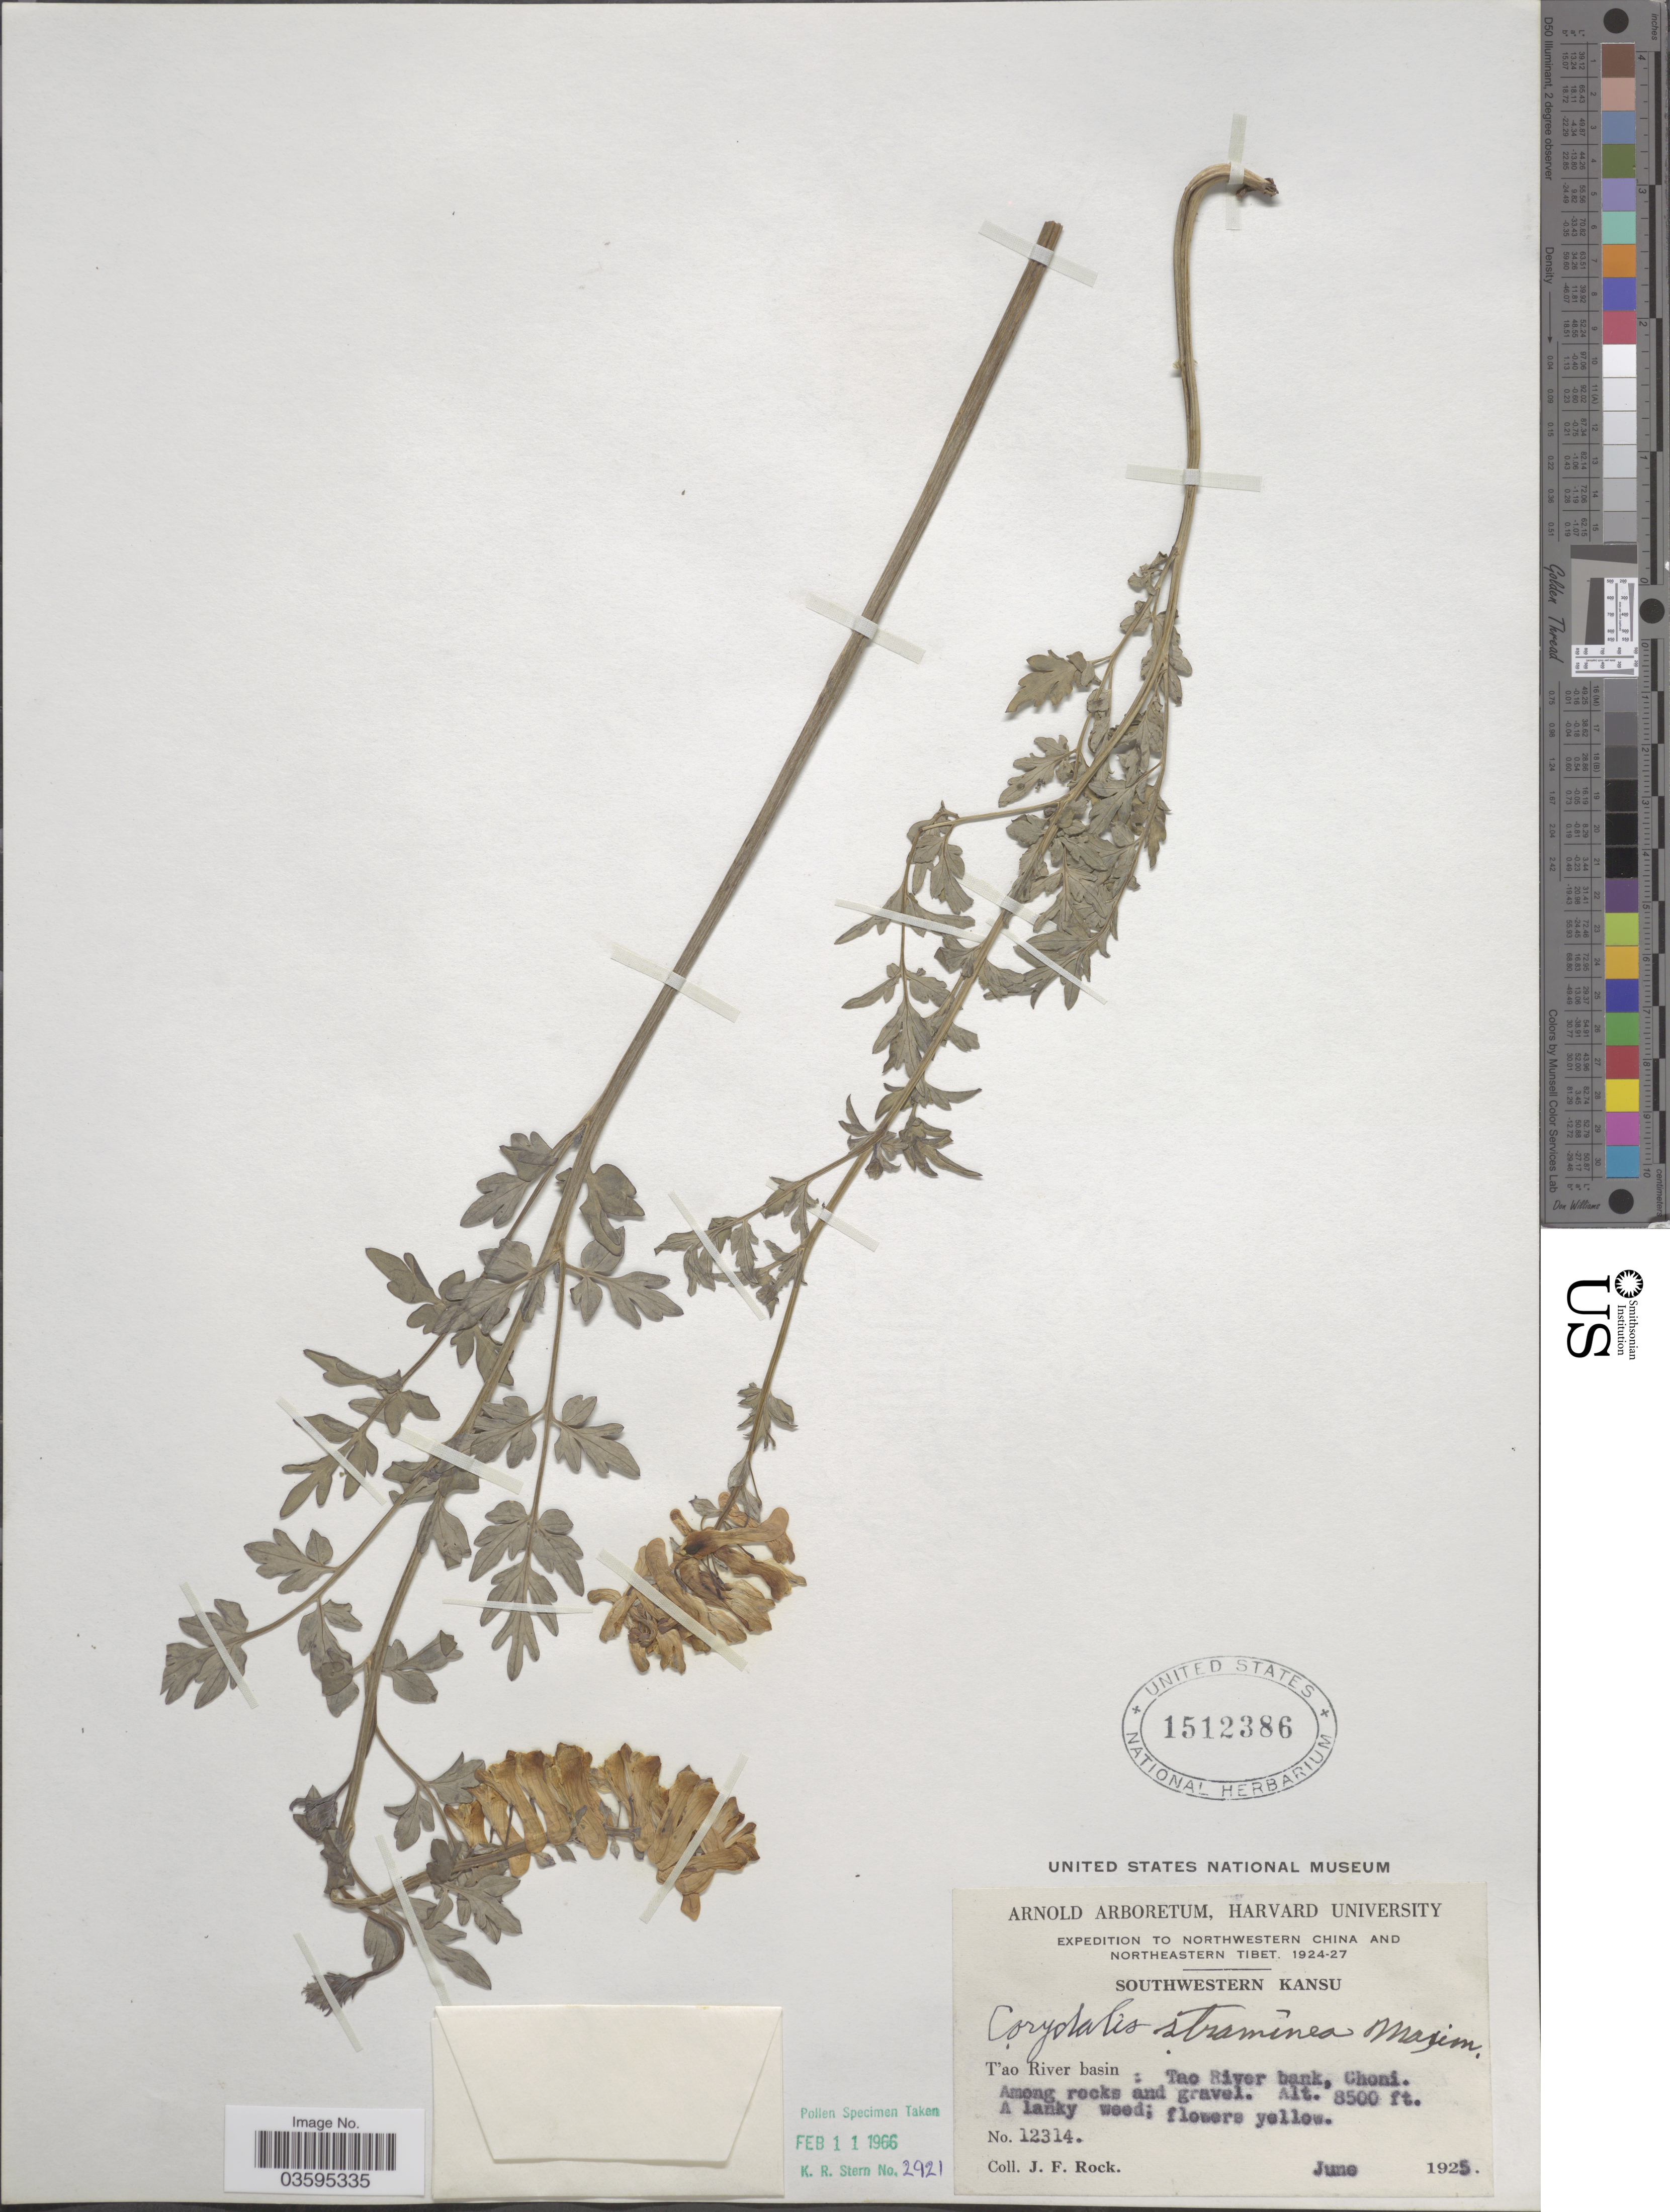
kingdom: Plantae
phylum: Tracheophyta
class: Magnoliopsida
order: Ranunculales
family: Papaveraceae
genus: Corydalis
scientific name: Corydalis straminea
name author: Maxim. ex Hemsl.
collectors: J. Rock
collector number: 12314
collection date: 1925-06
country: China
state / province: Gansu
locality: Northwestern China. Southwestern Kansu. T'ao River basin: Tao River bank, Choni.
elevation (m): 2591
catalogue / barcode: US 1512386